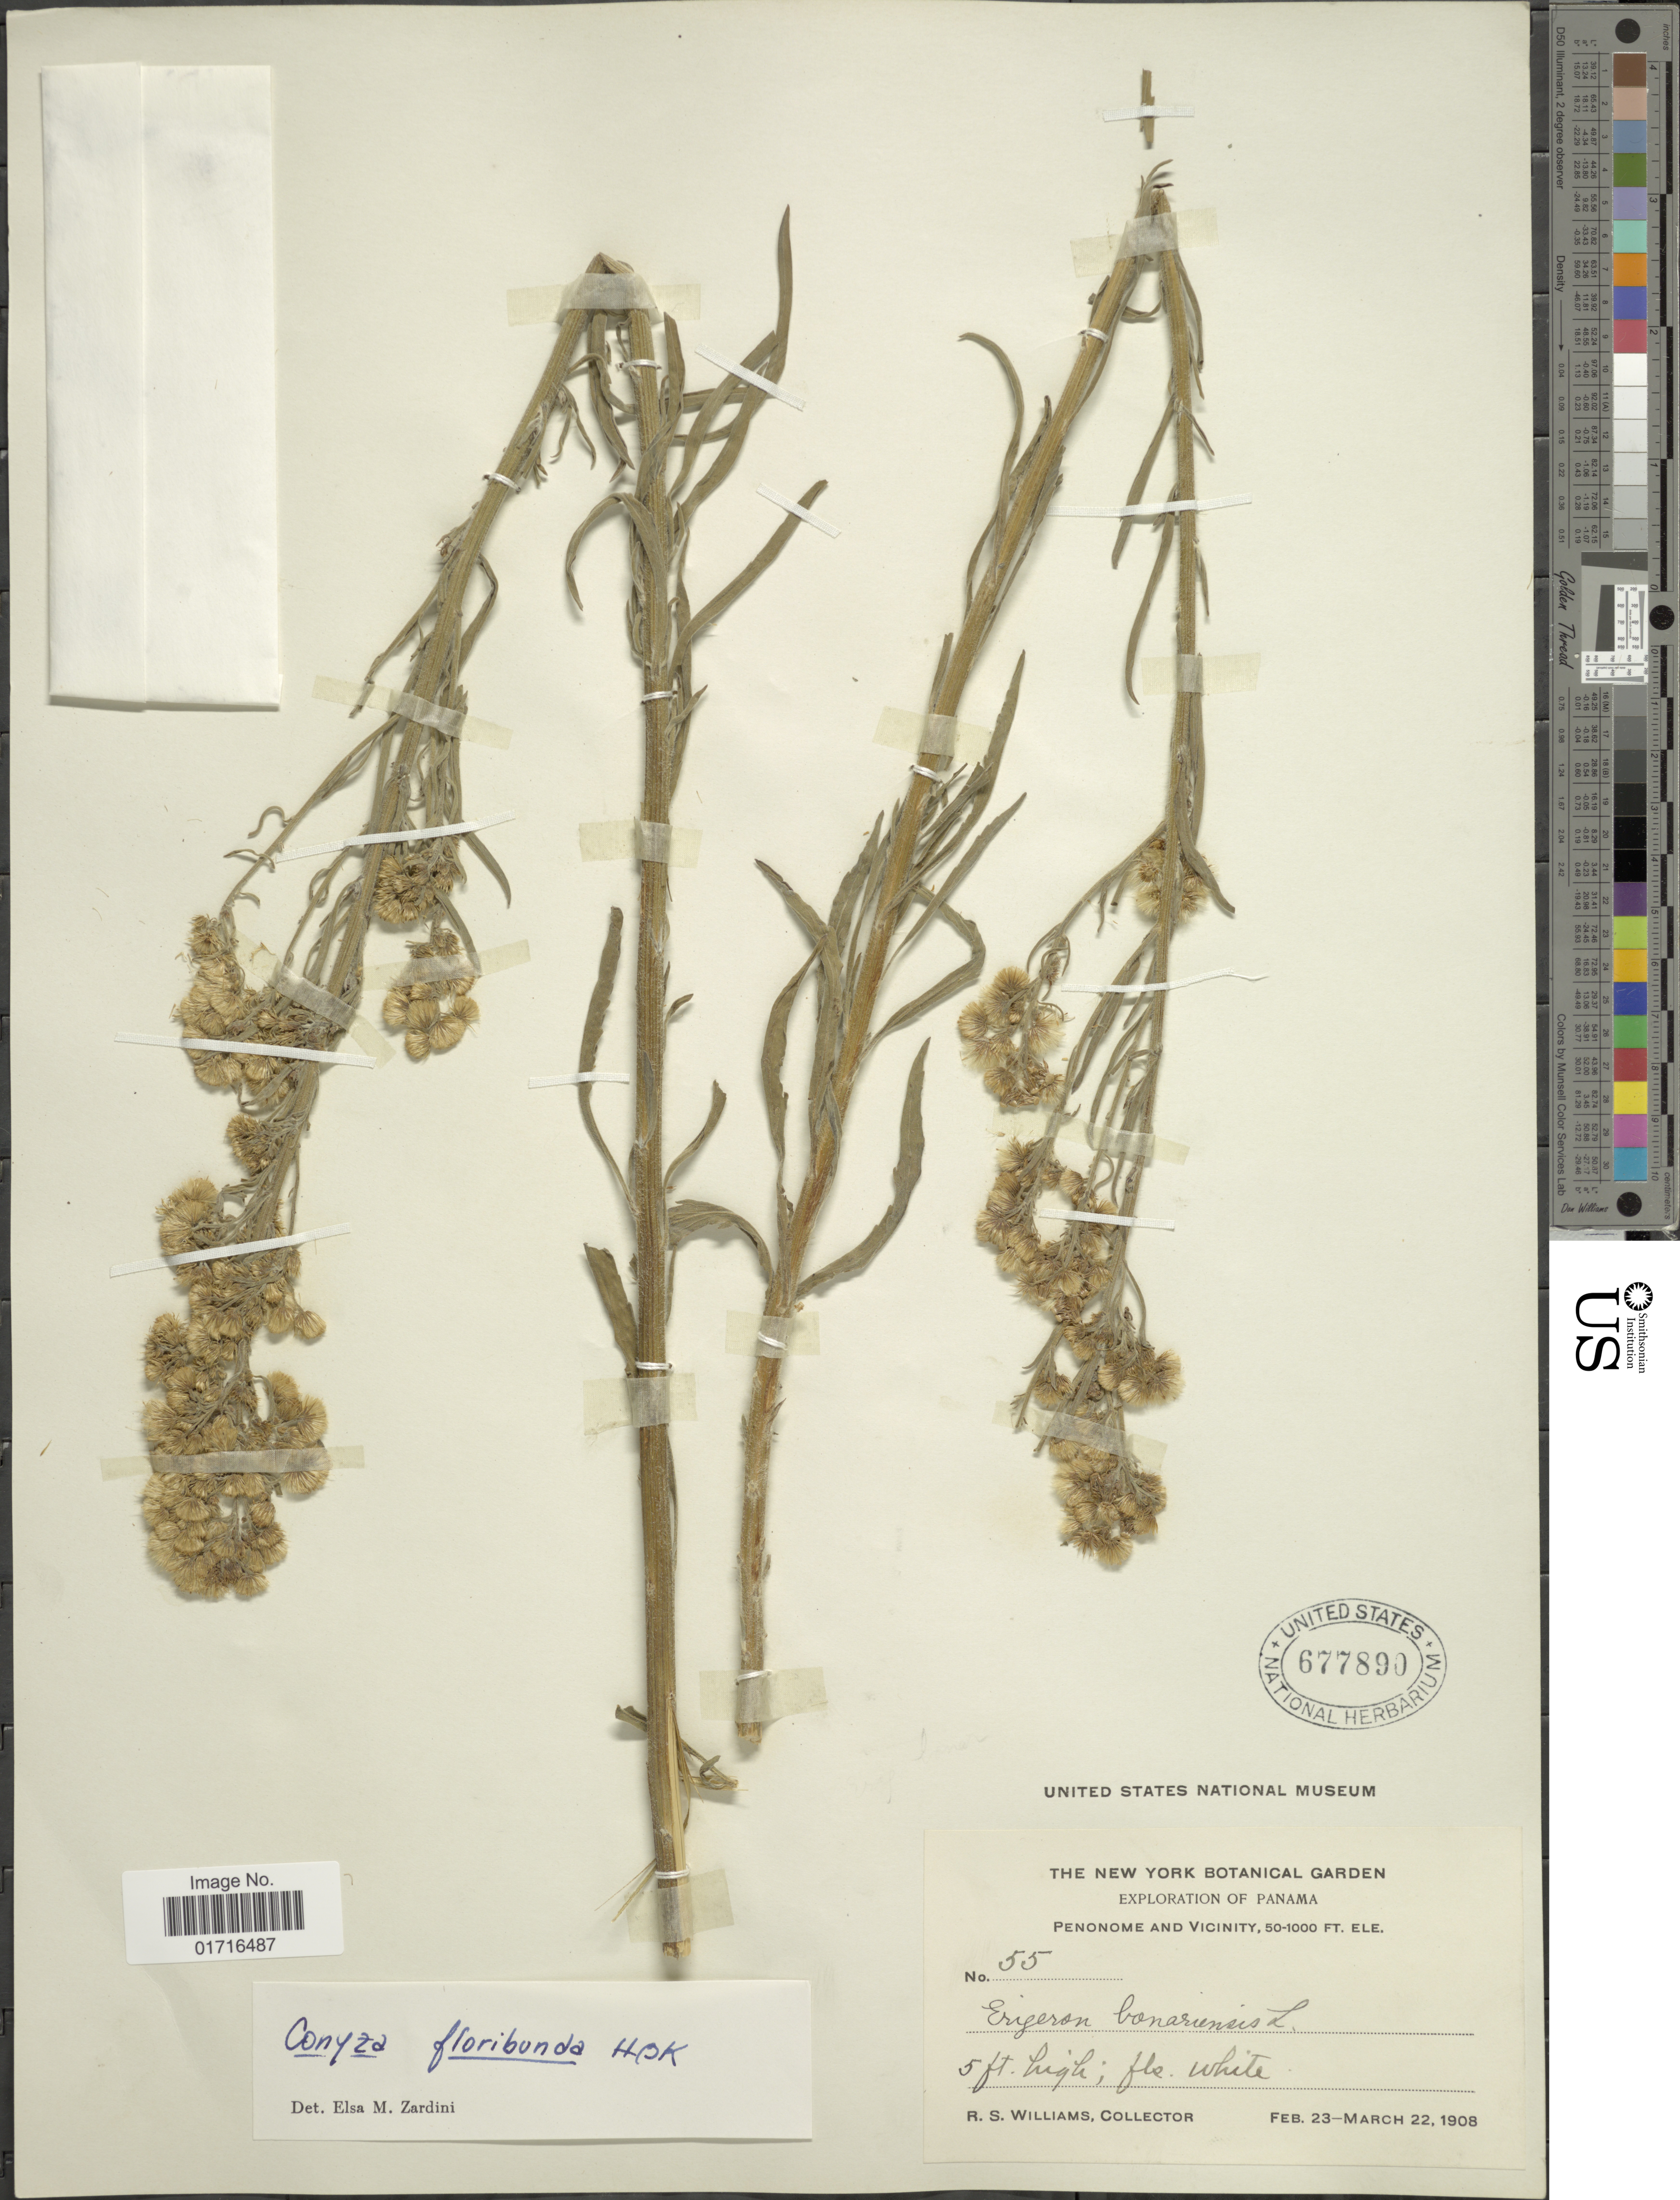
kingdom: Plantae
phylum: Tracheophyta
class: Magnoliopsida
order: Asterales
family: Asteraceae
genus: Conyza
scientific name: Conyza floribunda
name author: Kunth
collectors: R. S. Williams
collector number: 55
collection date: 1908-02-23/1908-03-22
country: Panama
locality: Penonome and vicinity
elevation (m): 15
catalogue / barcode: US 677890